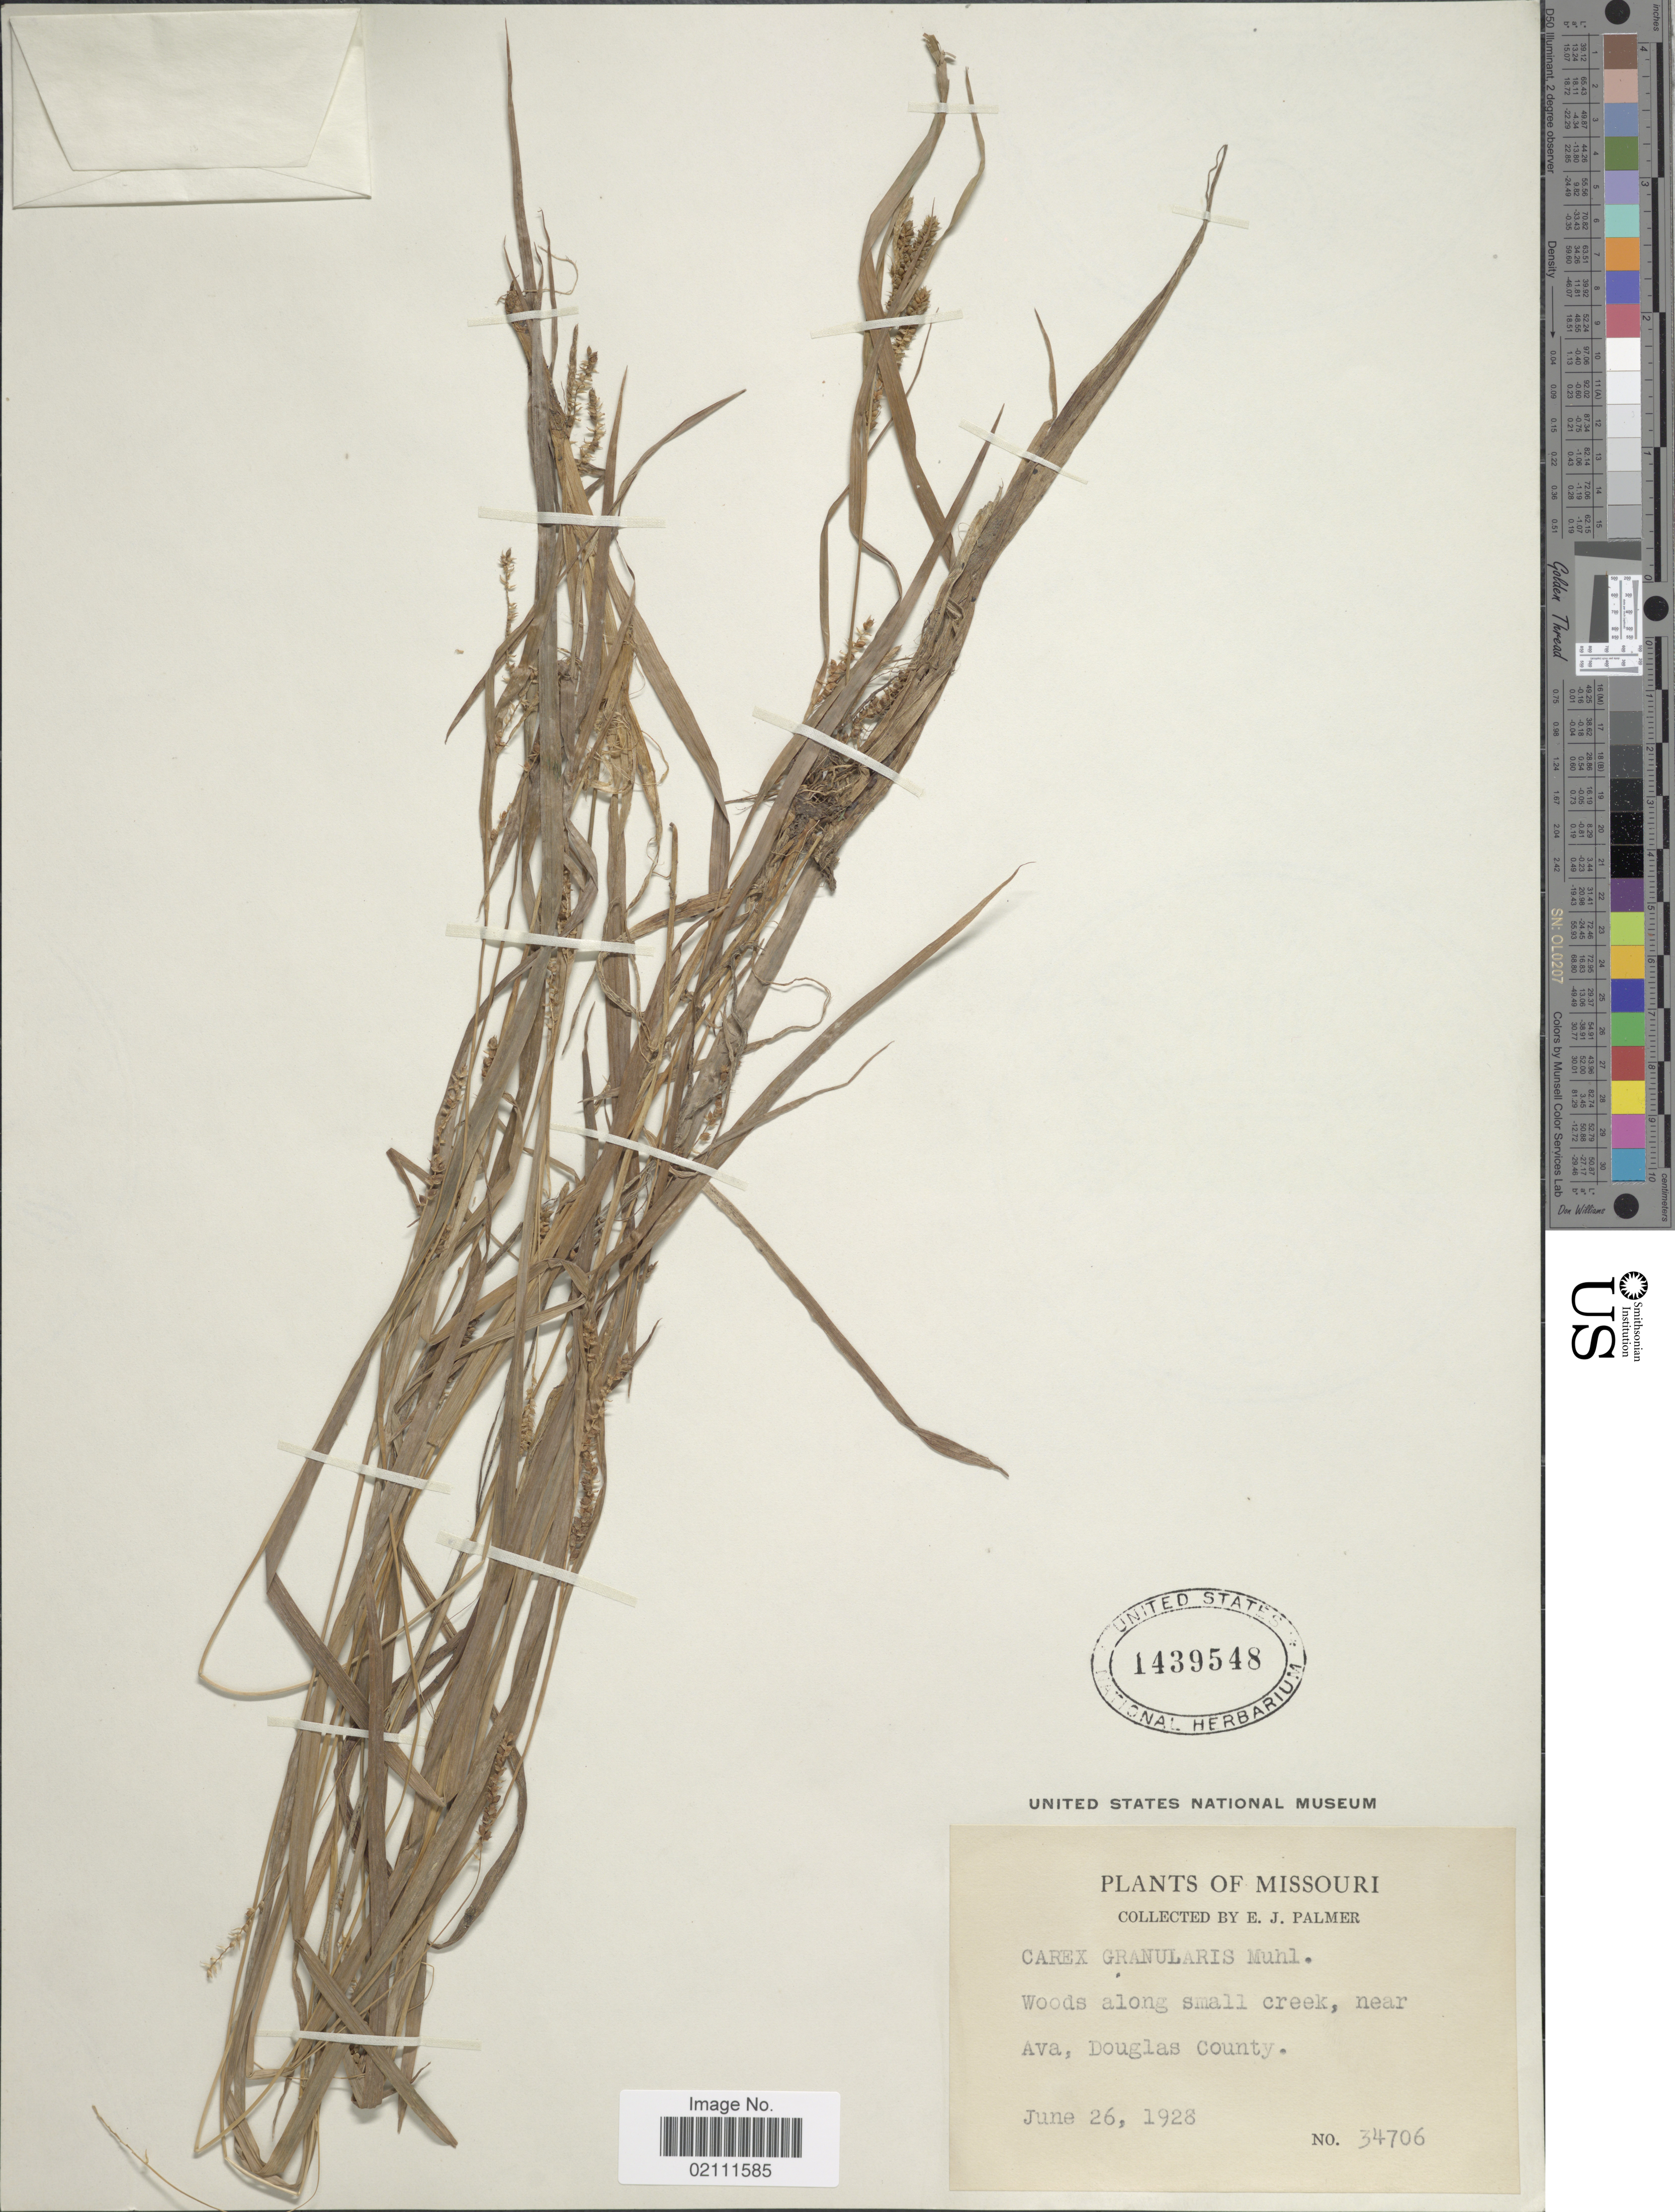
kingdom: Plantae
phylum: Tracheophyta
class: Liliopsida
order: Poales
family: Cyperaceae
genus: Carex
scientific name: Carex granularis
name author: Muhl. ex Willd.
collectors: E. J. Palmer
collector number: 34706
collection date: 1928-06-26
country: United States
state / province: Missouri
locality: Woods along small creek, near Ava, Douglas County.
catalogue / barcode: US 1439548